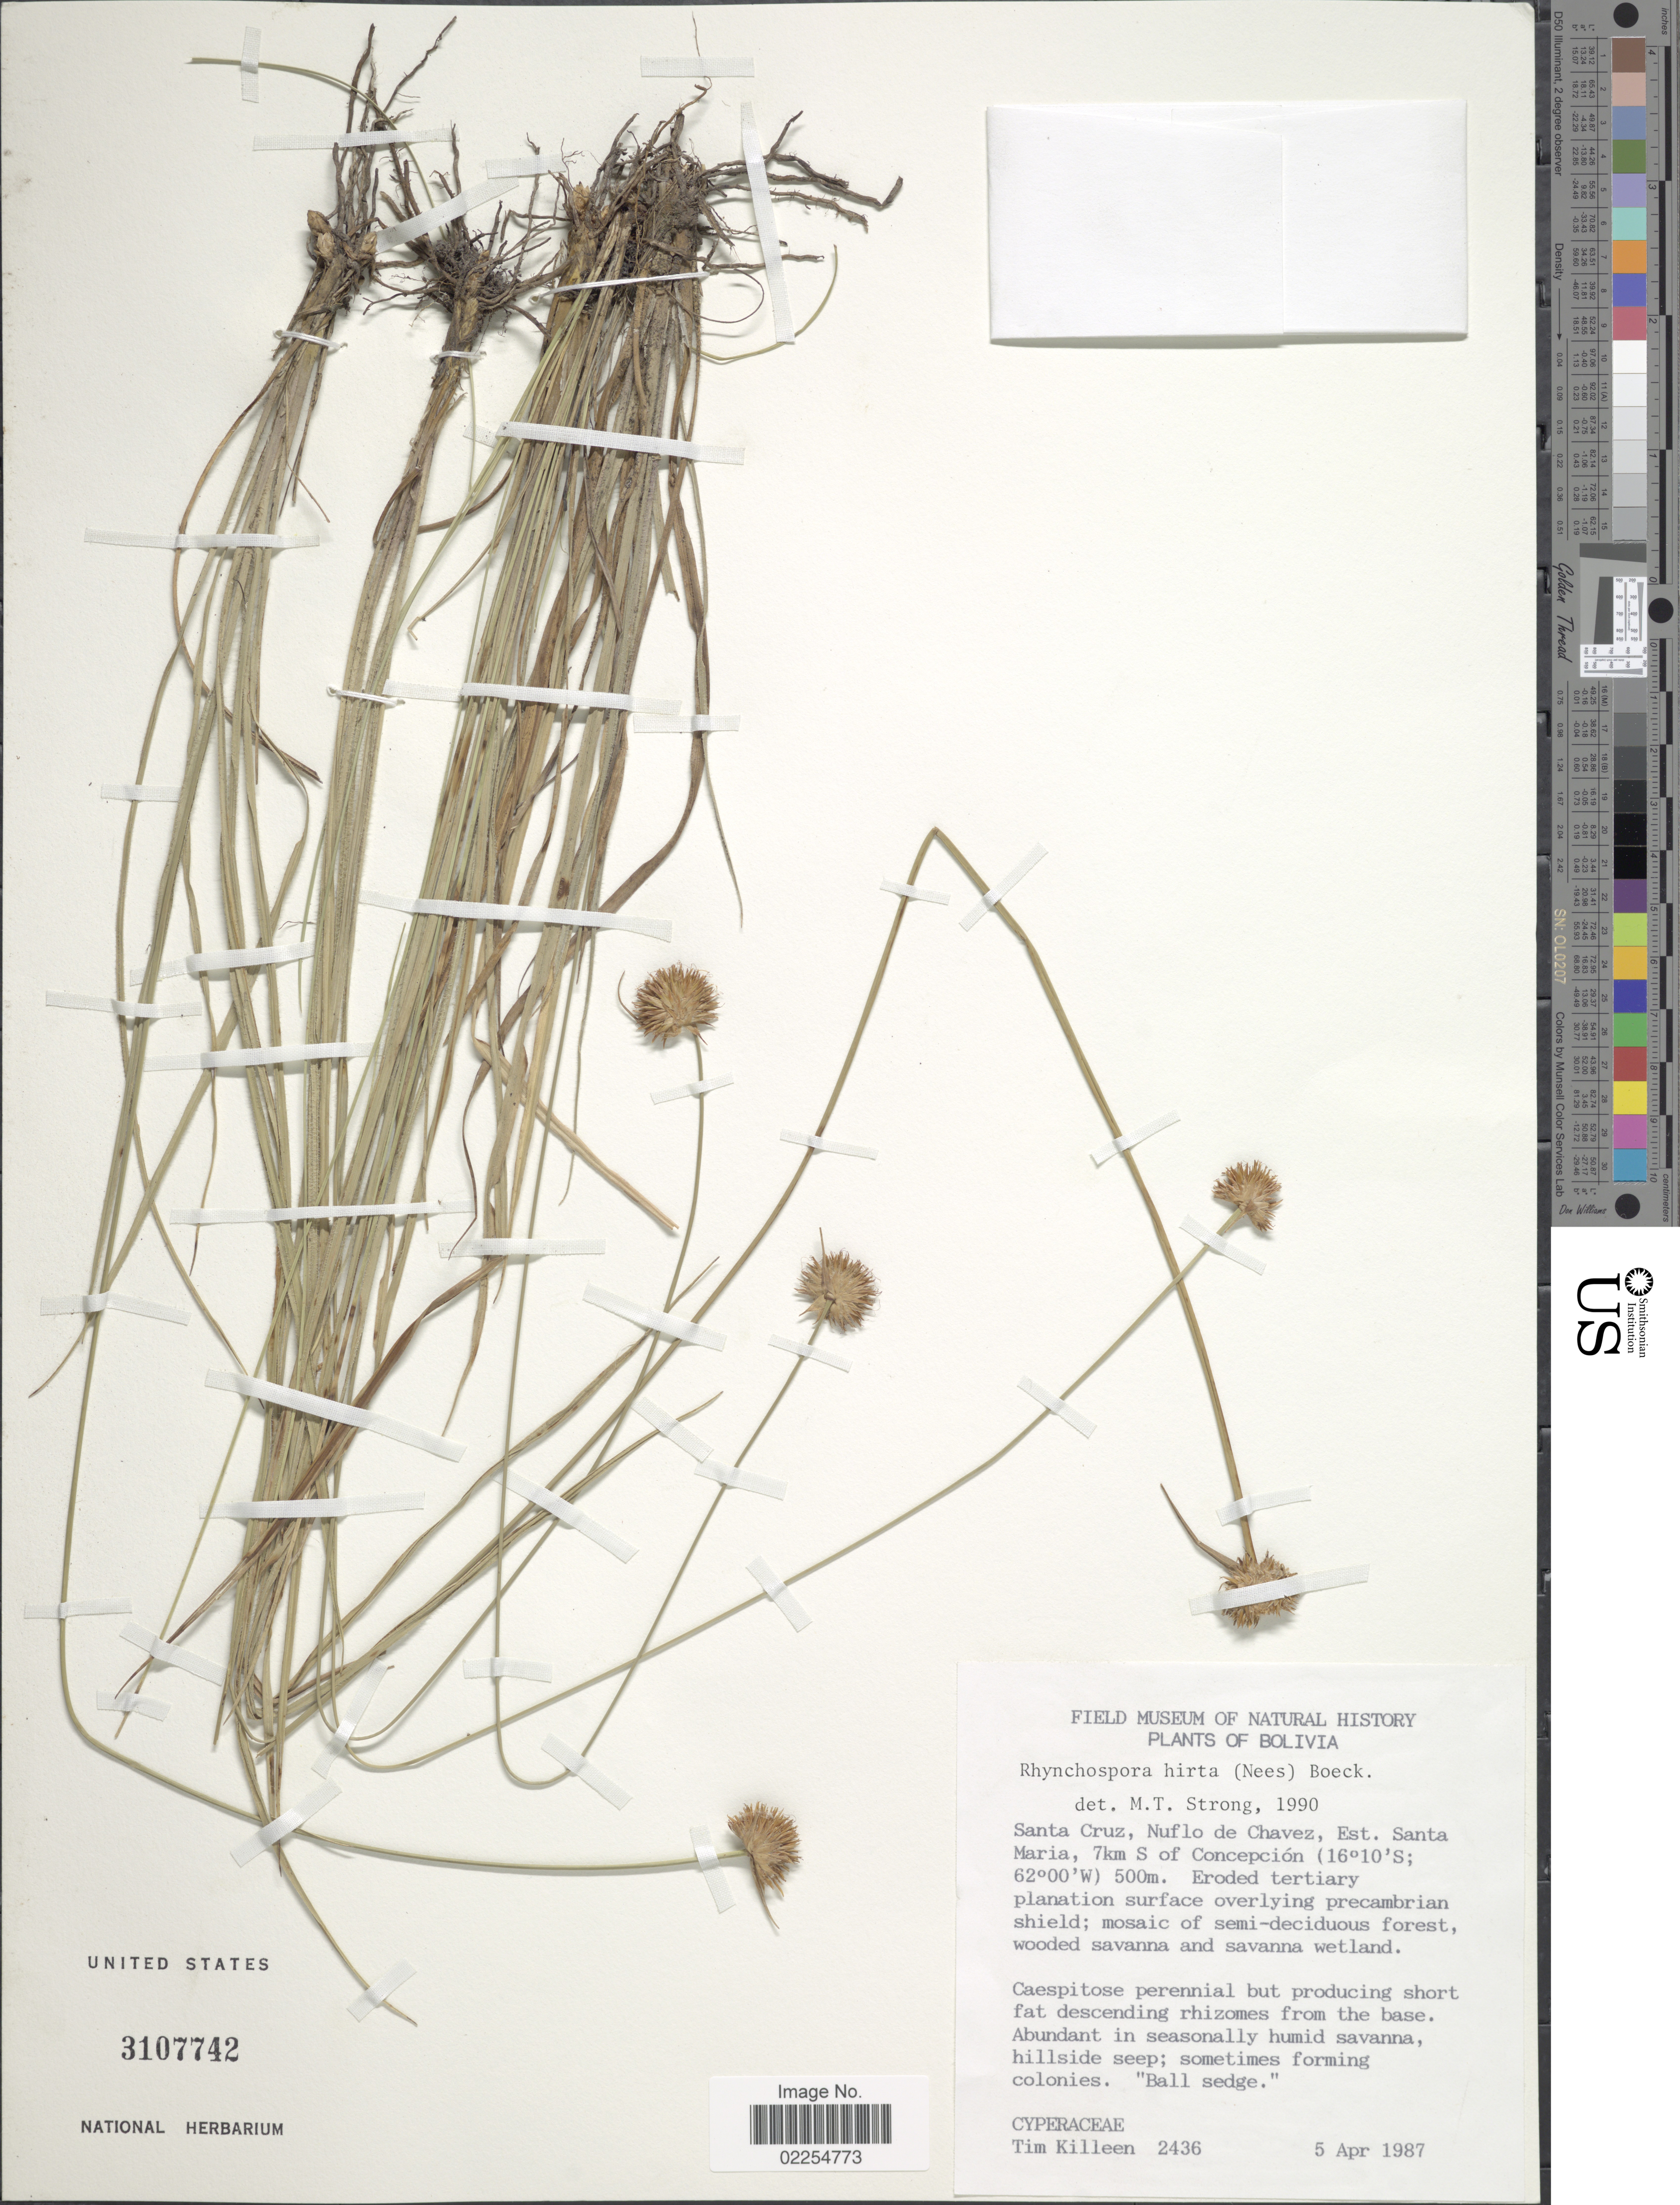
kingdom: Plantae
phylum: Tracheophyta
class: Liliopsida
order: Poales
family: Cyperaceae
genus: Rhynchospora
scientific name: Rhynchospora hirta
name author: (Nees) Boeckeler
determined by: Alves, K.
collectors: T. J. Killeen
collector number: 2436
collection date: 1987-04-05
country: Bolivia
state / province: Santa Cruz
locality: Nuflo de Chavez, Est. Santa Maria, 7 km S of Concepcion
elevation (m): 500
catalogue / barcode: US 3107742